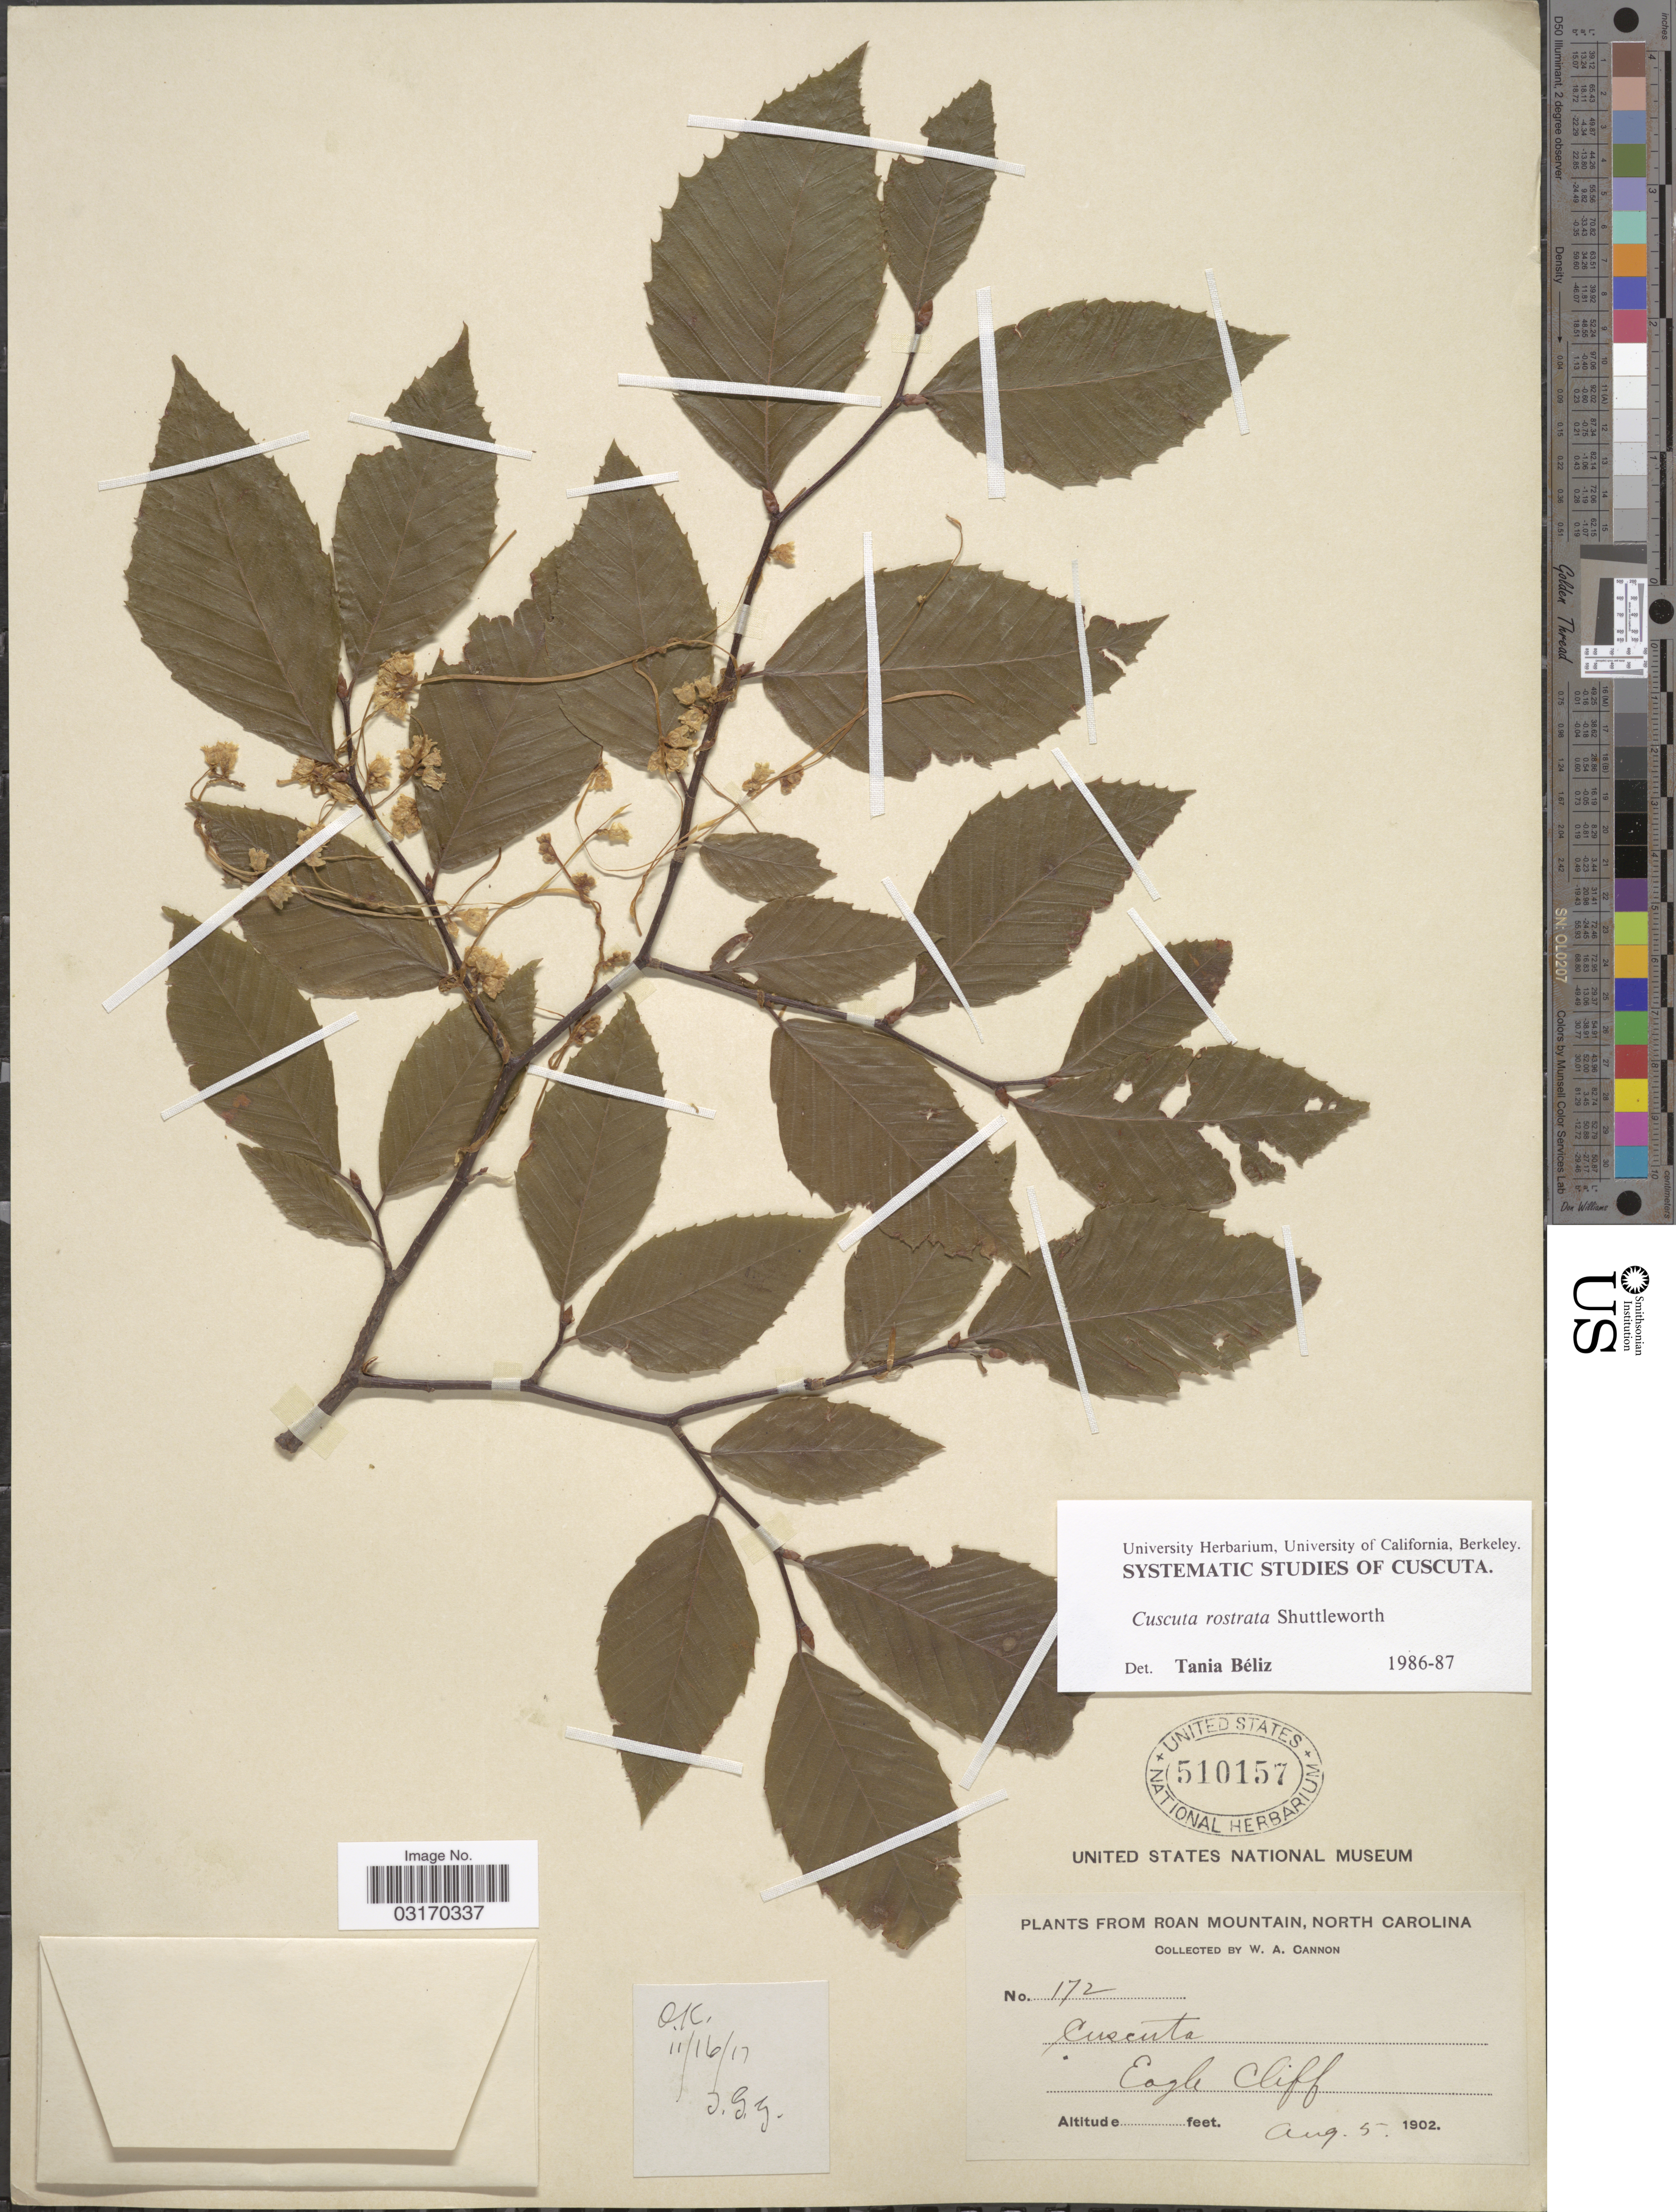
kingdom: Plantae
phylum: Tracheophyta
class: Magnoliopsida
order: Solanales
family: Convolvulaceae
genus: Cuscuta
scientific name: Cuscuta rostrata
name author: Shuttlew. ex Engelm. & A. Gray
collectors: W. Cannon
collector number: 172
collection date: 1902-08-05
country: United States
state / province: North Carolina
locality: Roan Mountain. Eagle Cliff.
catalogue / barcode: US 510157